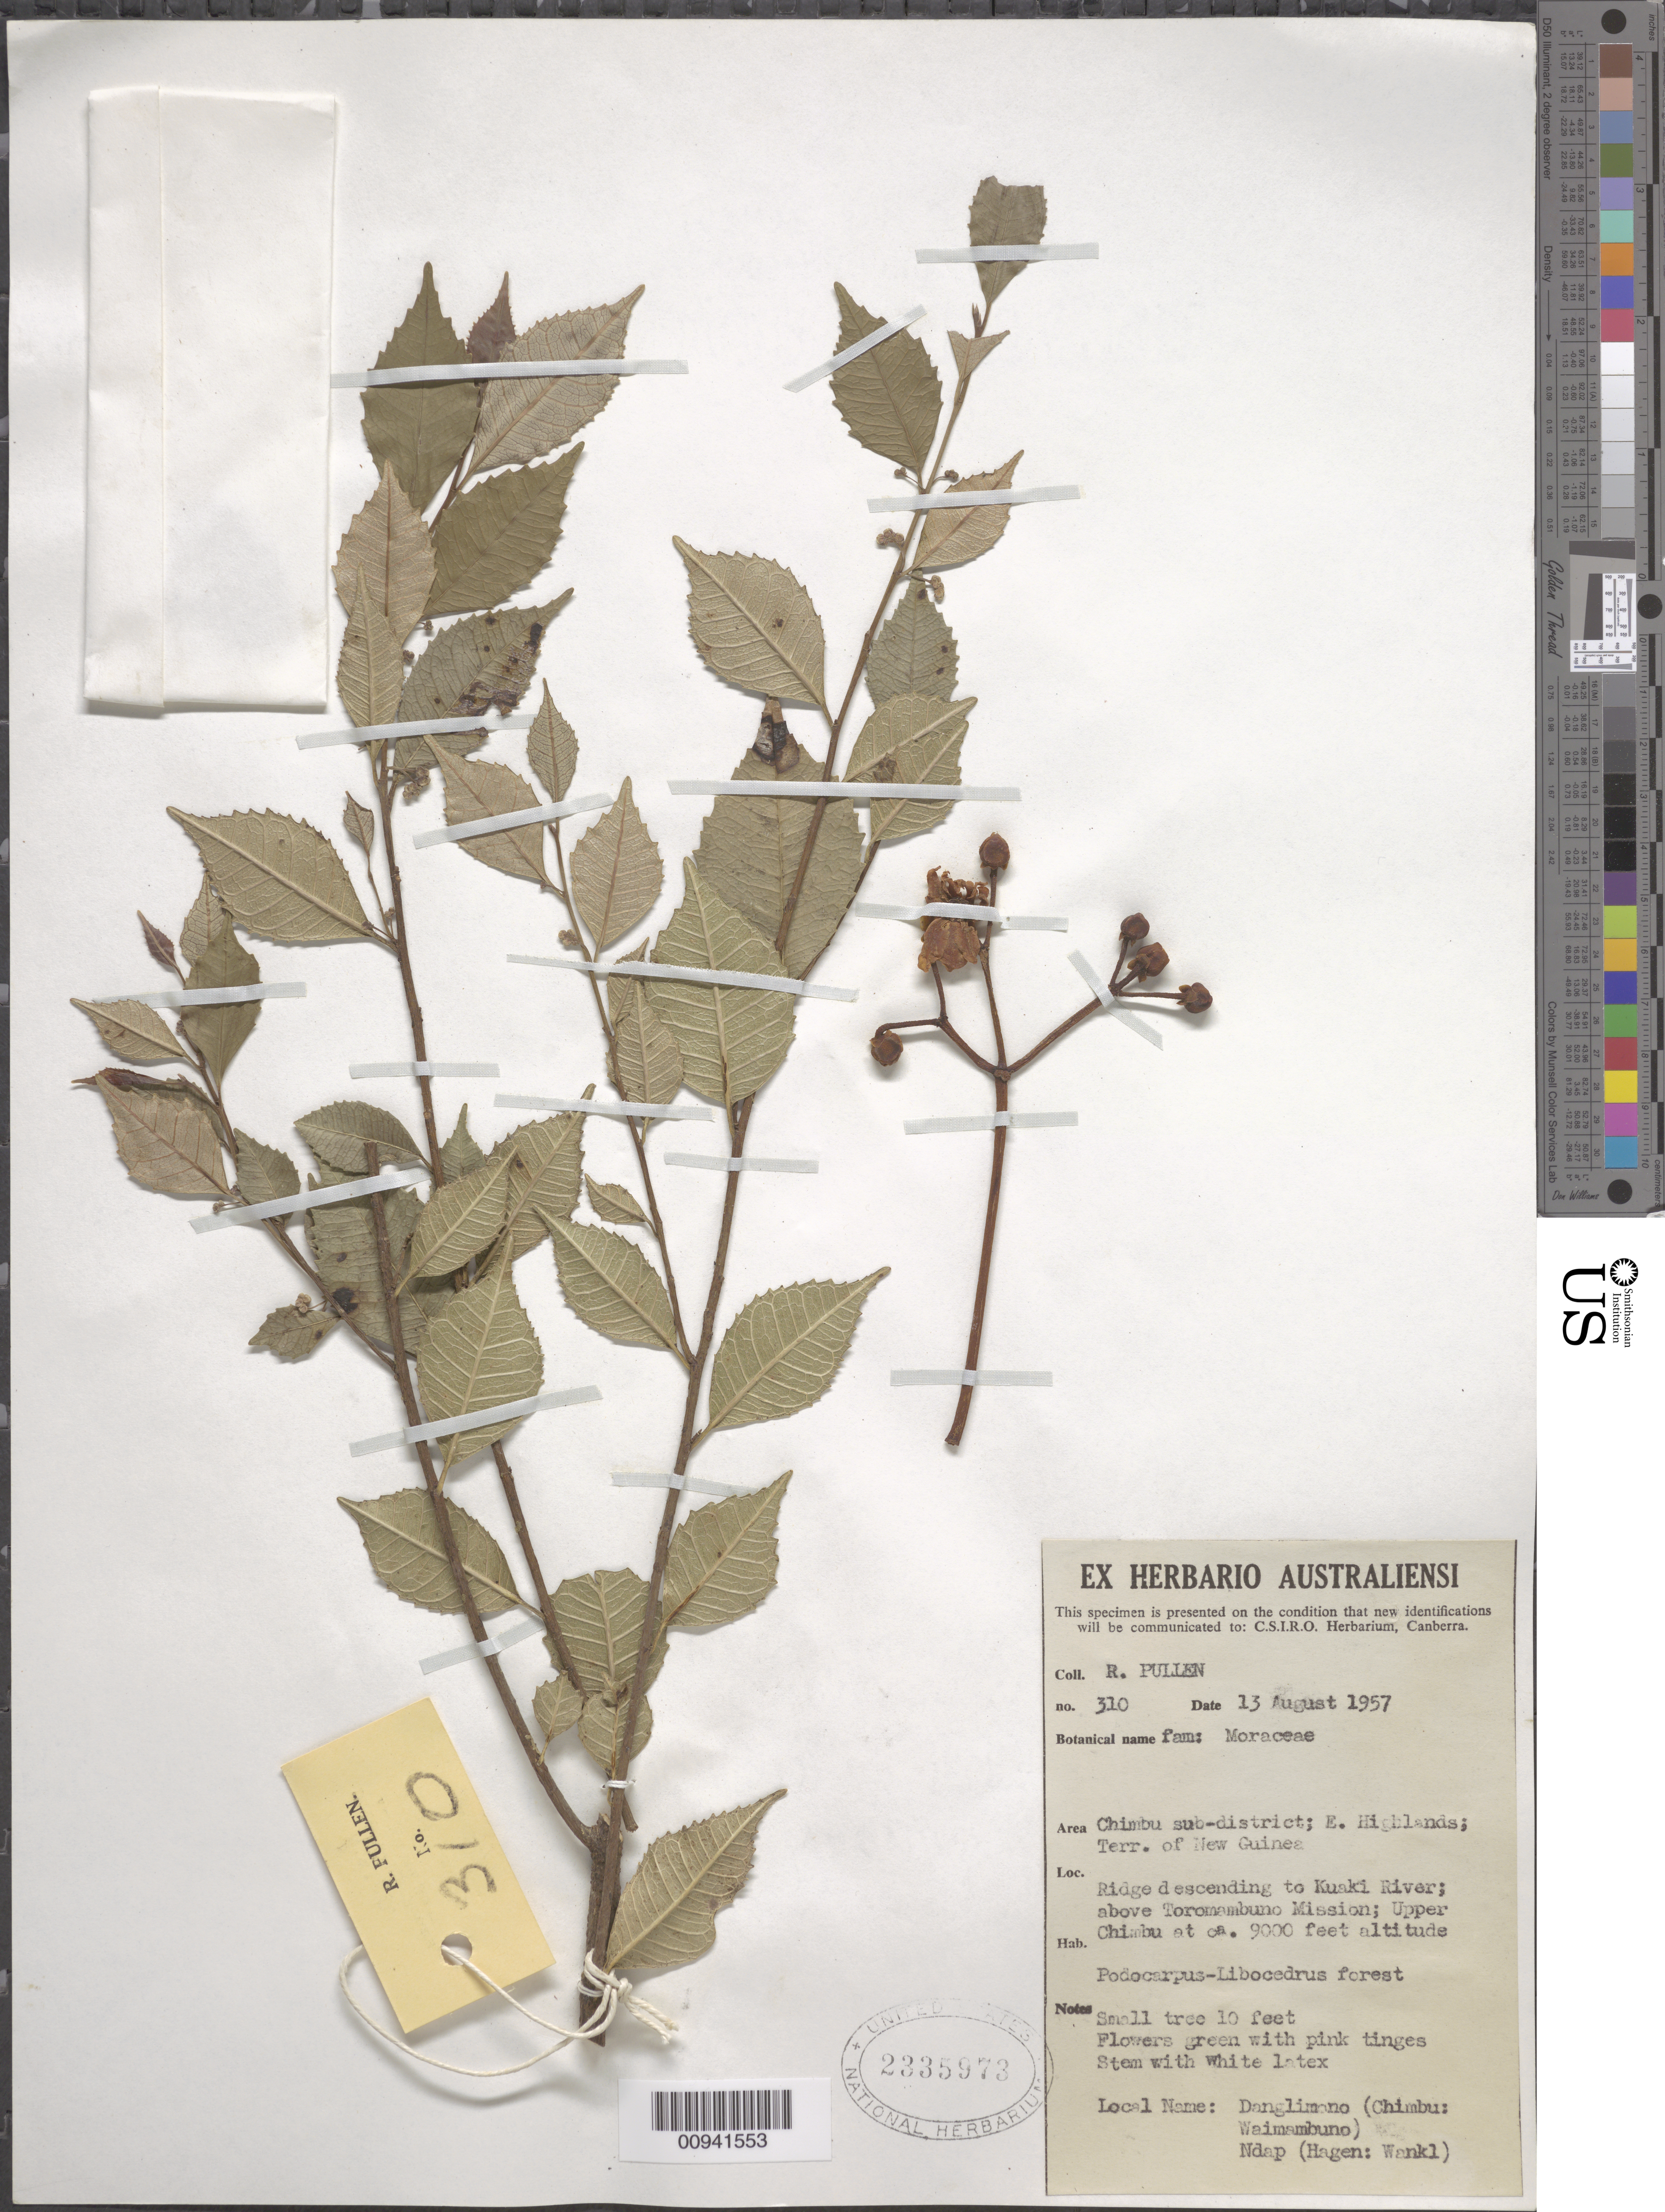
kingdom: Plantae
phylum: Tracheophyta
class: Magnoliopsida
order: Rosales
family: Moraceae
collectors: R. Pullen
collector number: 310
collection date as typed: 13 Aug 1957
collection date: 1957-08-13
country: Papua New Guinea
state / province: Eastern Highlands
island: New Guinea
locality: Chimbu sub-district; Ridge descending to Kuaki River; above Toromambuno Mission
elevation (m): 2743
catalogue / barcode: US 2335973